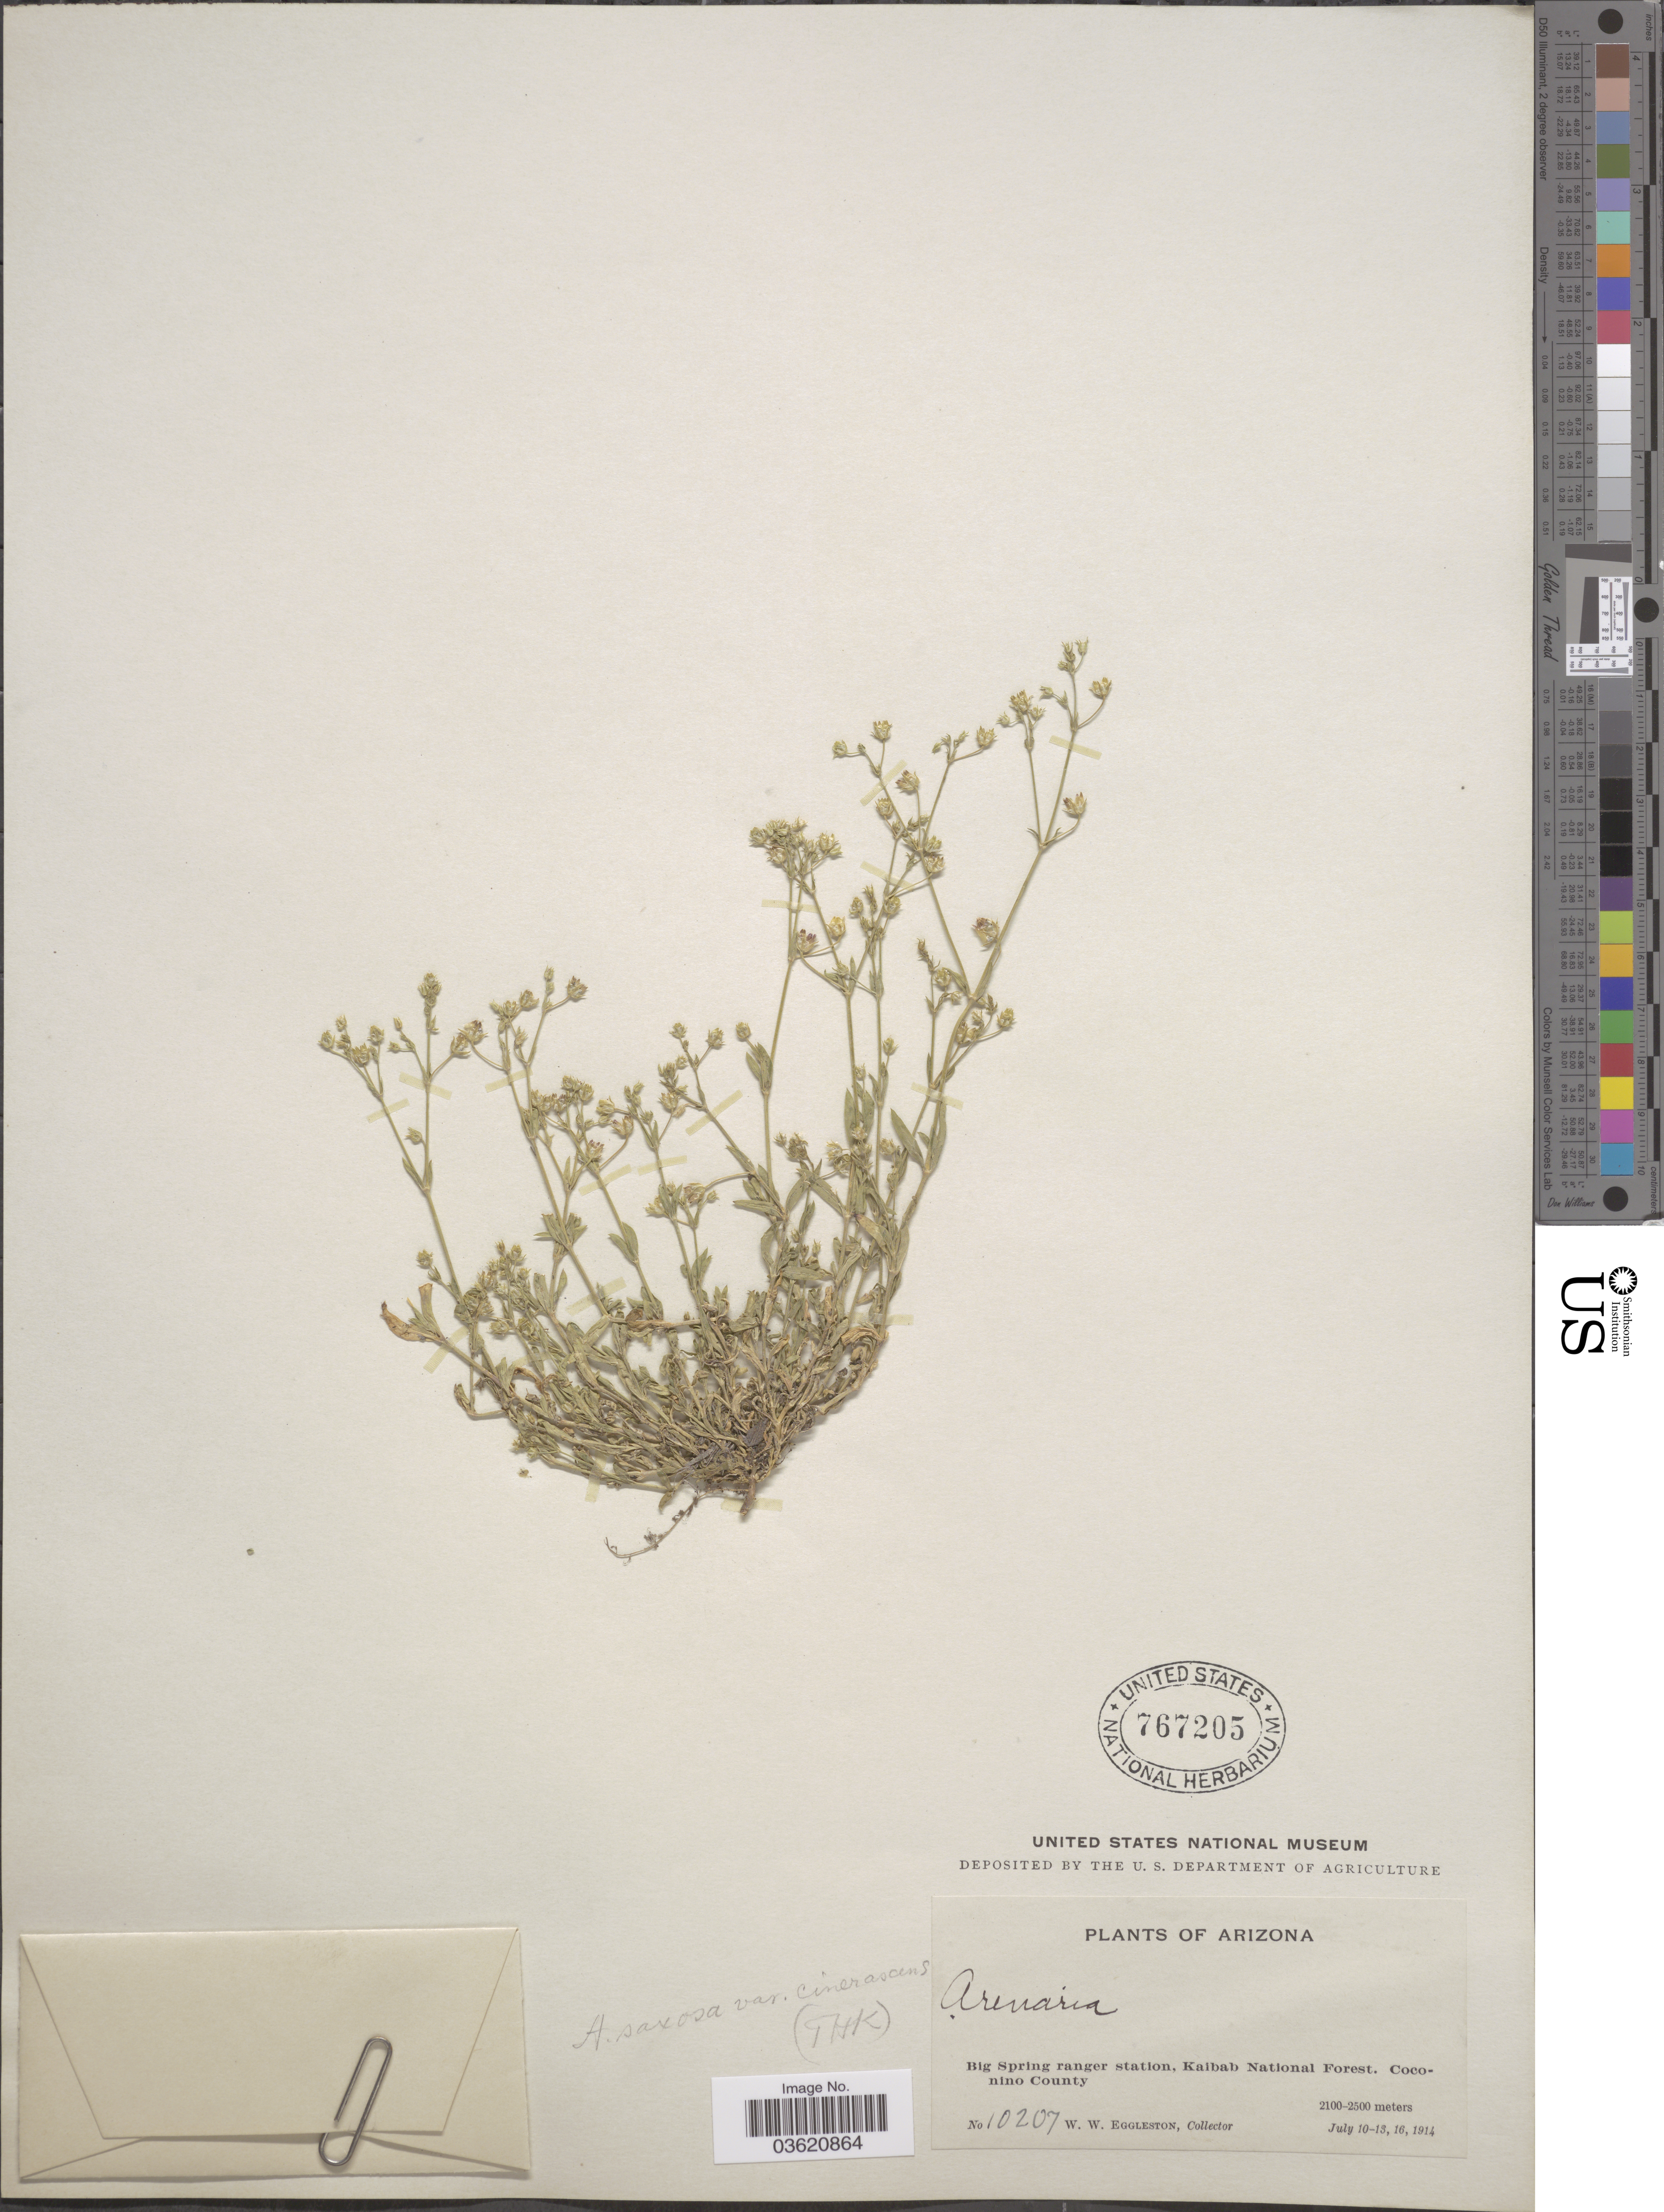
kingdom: Plantae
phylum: Tracheophyta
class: Magnoliopsida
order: Caryophyllales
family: Caryophyllaceae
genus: Arenaria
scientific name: Arenaria macdougalii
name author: A. Heller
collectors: W. W. Eggleston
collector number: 10207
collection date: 1914-07-10/1914-07-16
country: United States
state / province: Arizona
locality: Big Spring ranger station, Kaibab National Forest. Coconino County.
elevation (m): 2100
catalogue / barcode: US 767205